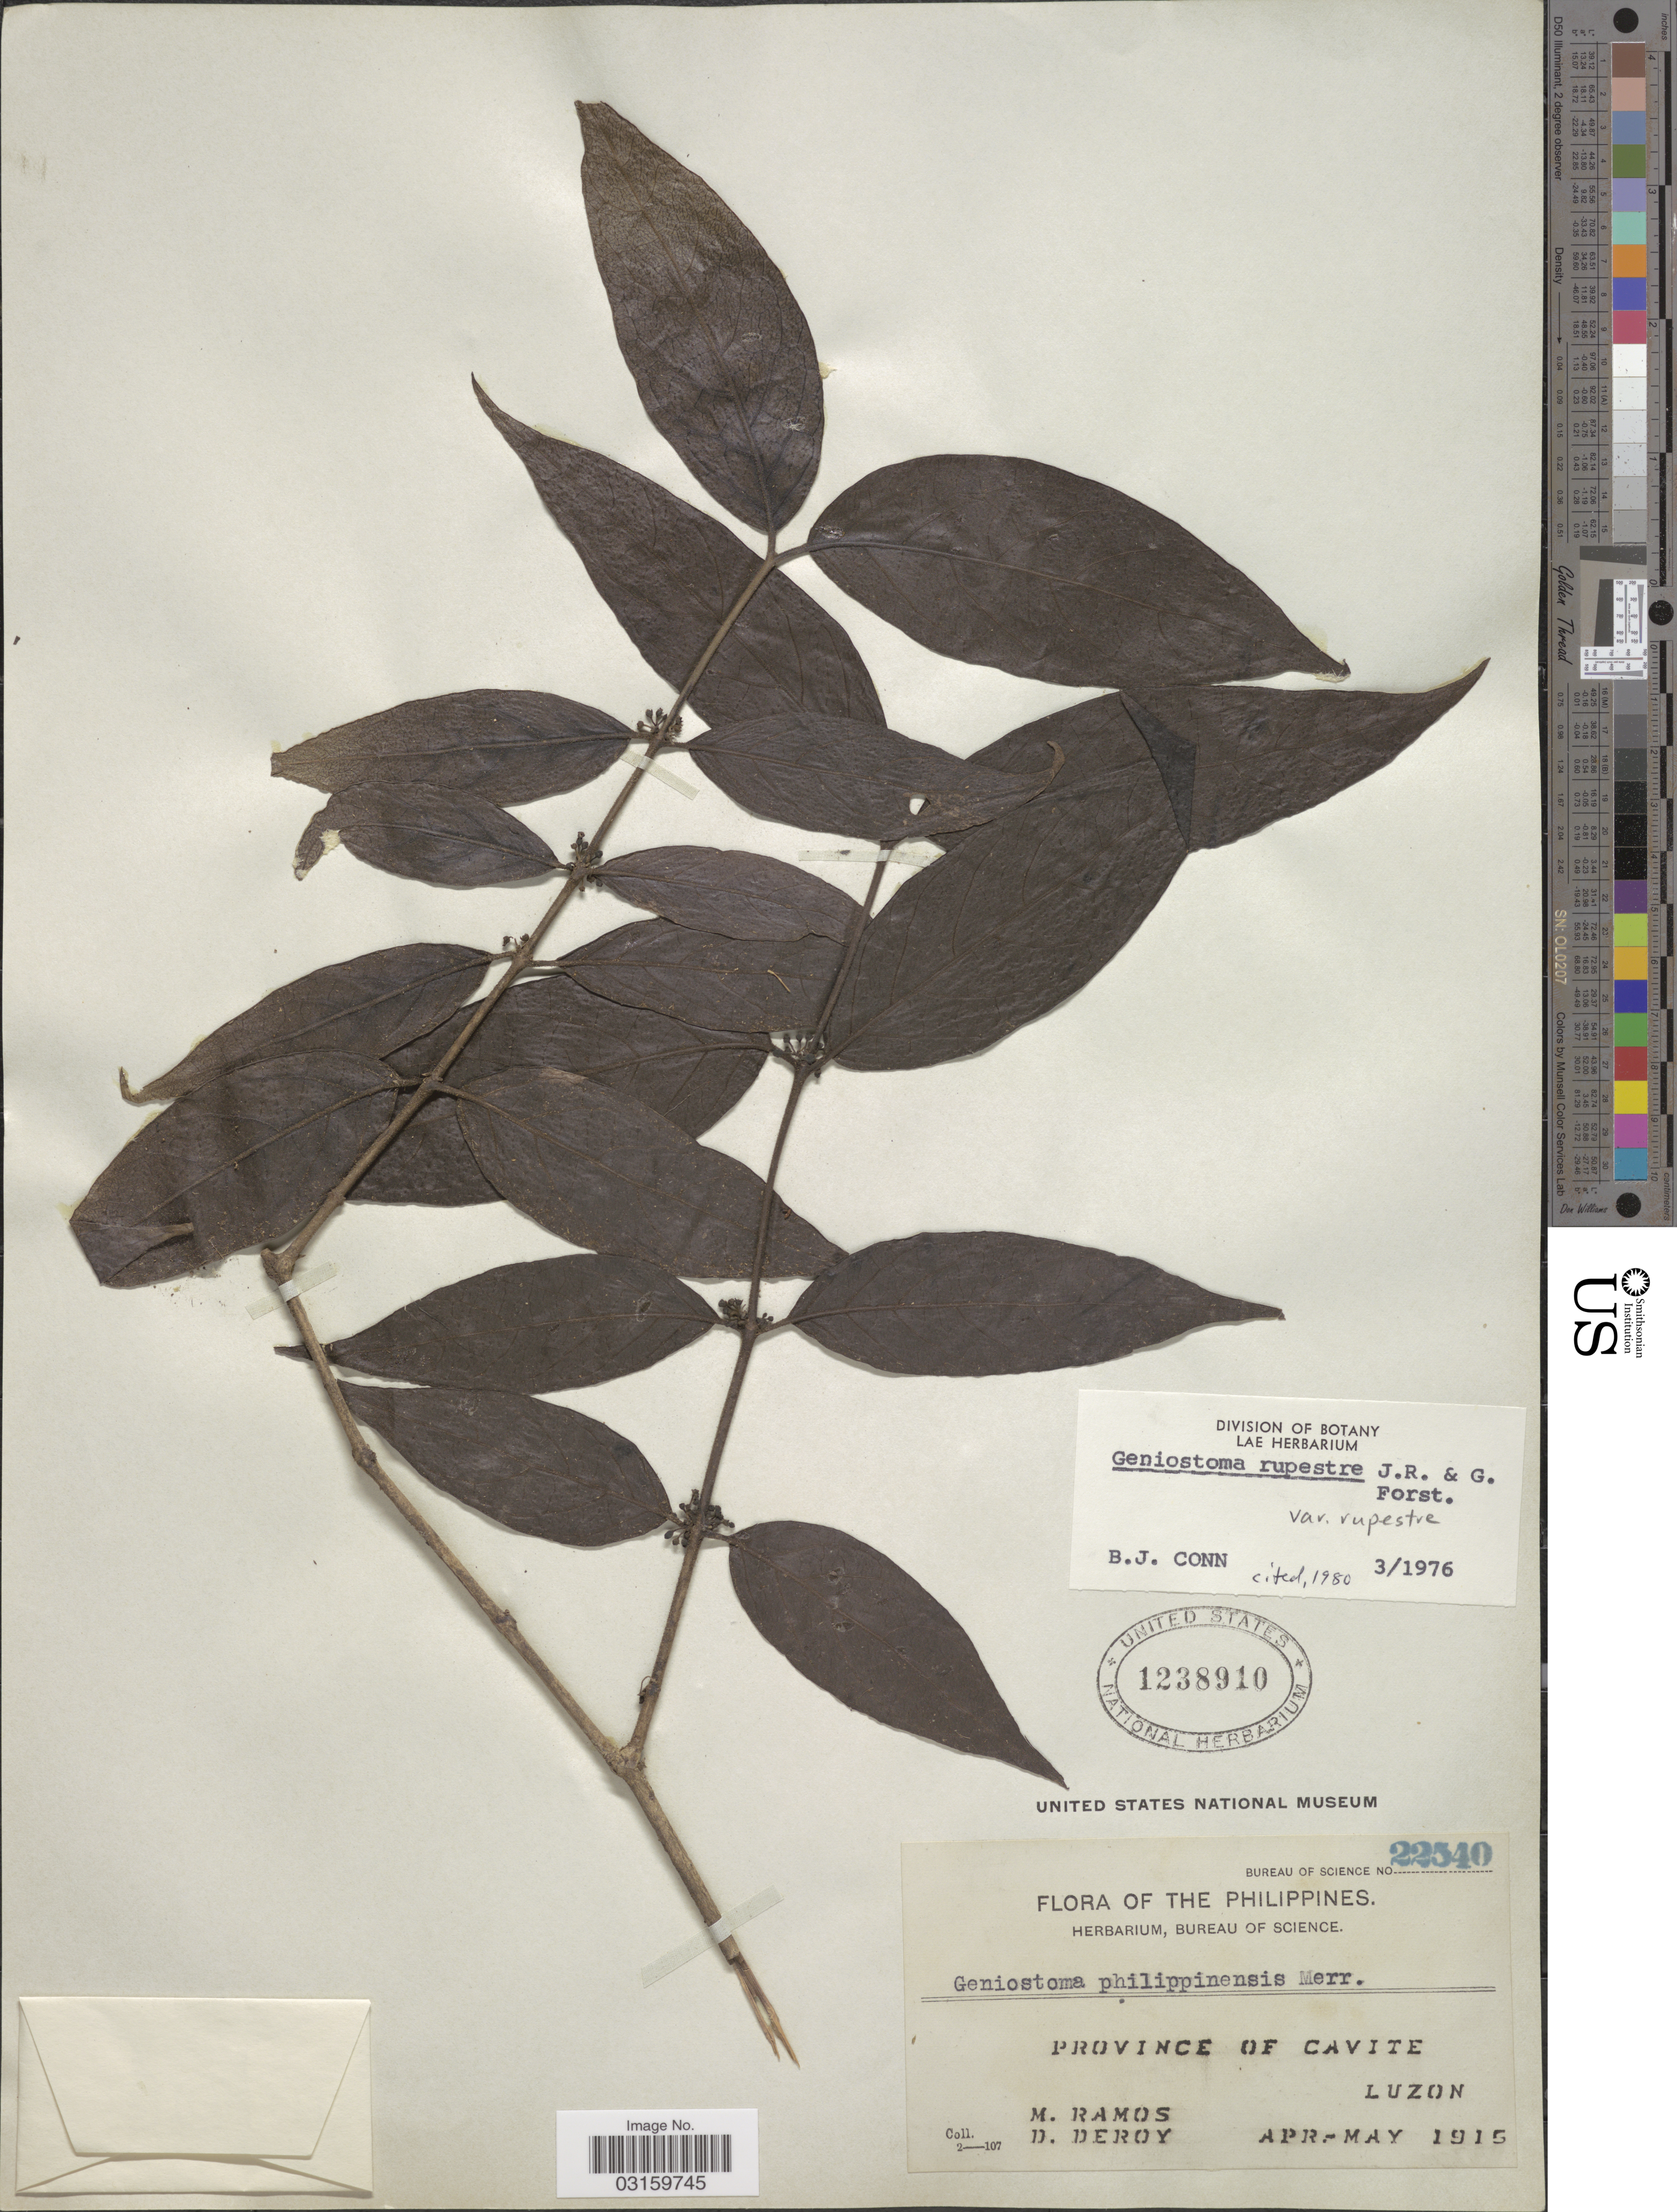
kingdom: Plantae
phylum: Tracheophyta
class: Magnoliopsida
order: Gentianales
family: Loganiaceae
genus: Geniostoma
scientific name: Geniostoma rupestre var. rupestre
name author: J.R. Forst. & G. Forst.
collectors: M. Ramos & D. Deroy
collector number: Bureau of Science 22540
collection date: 1915-04/1915-05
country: Philippines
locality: Province of Cavite, Luzon.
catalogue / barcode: US 1238910